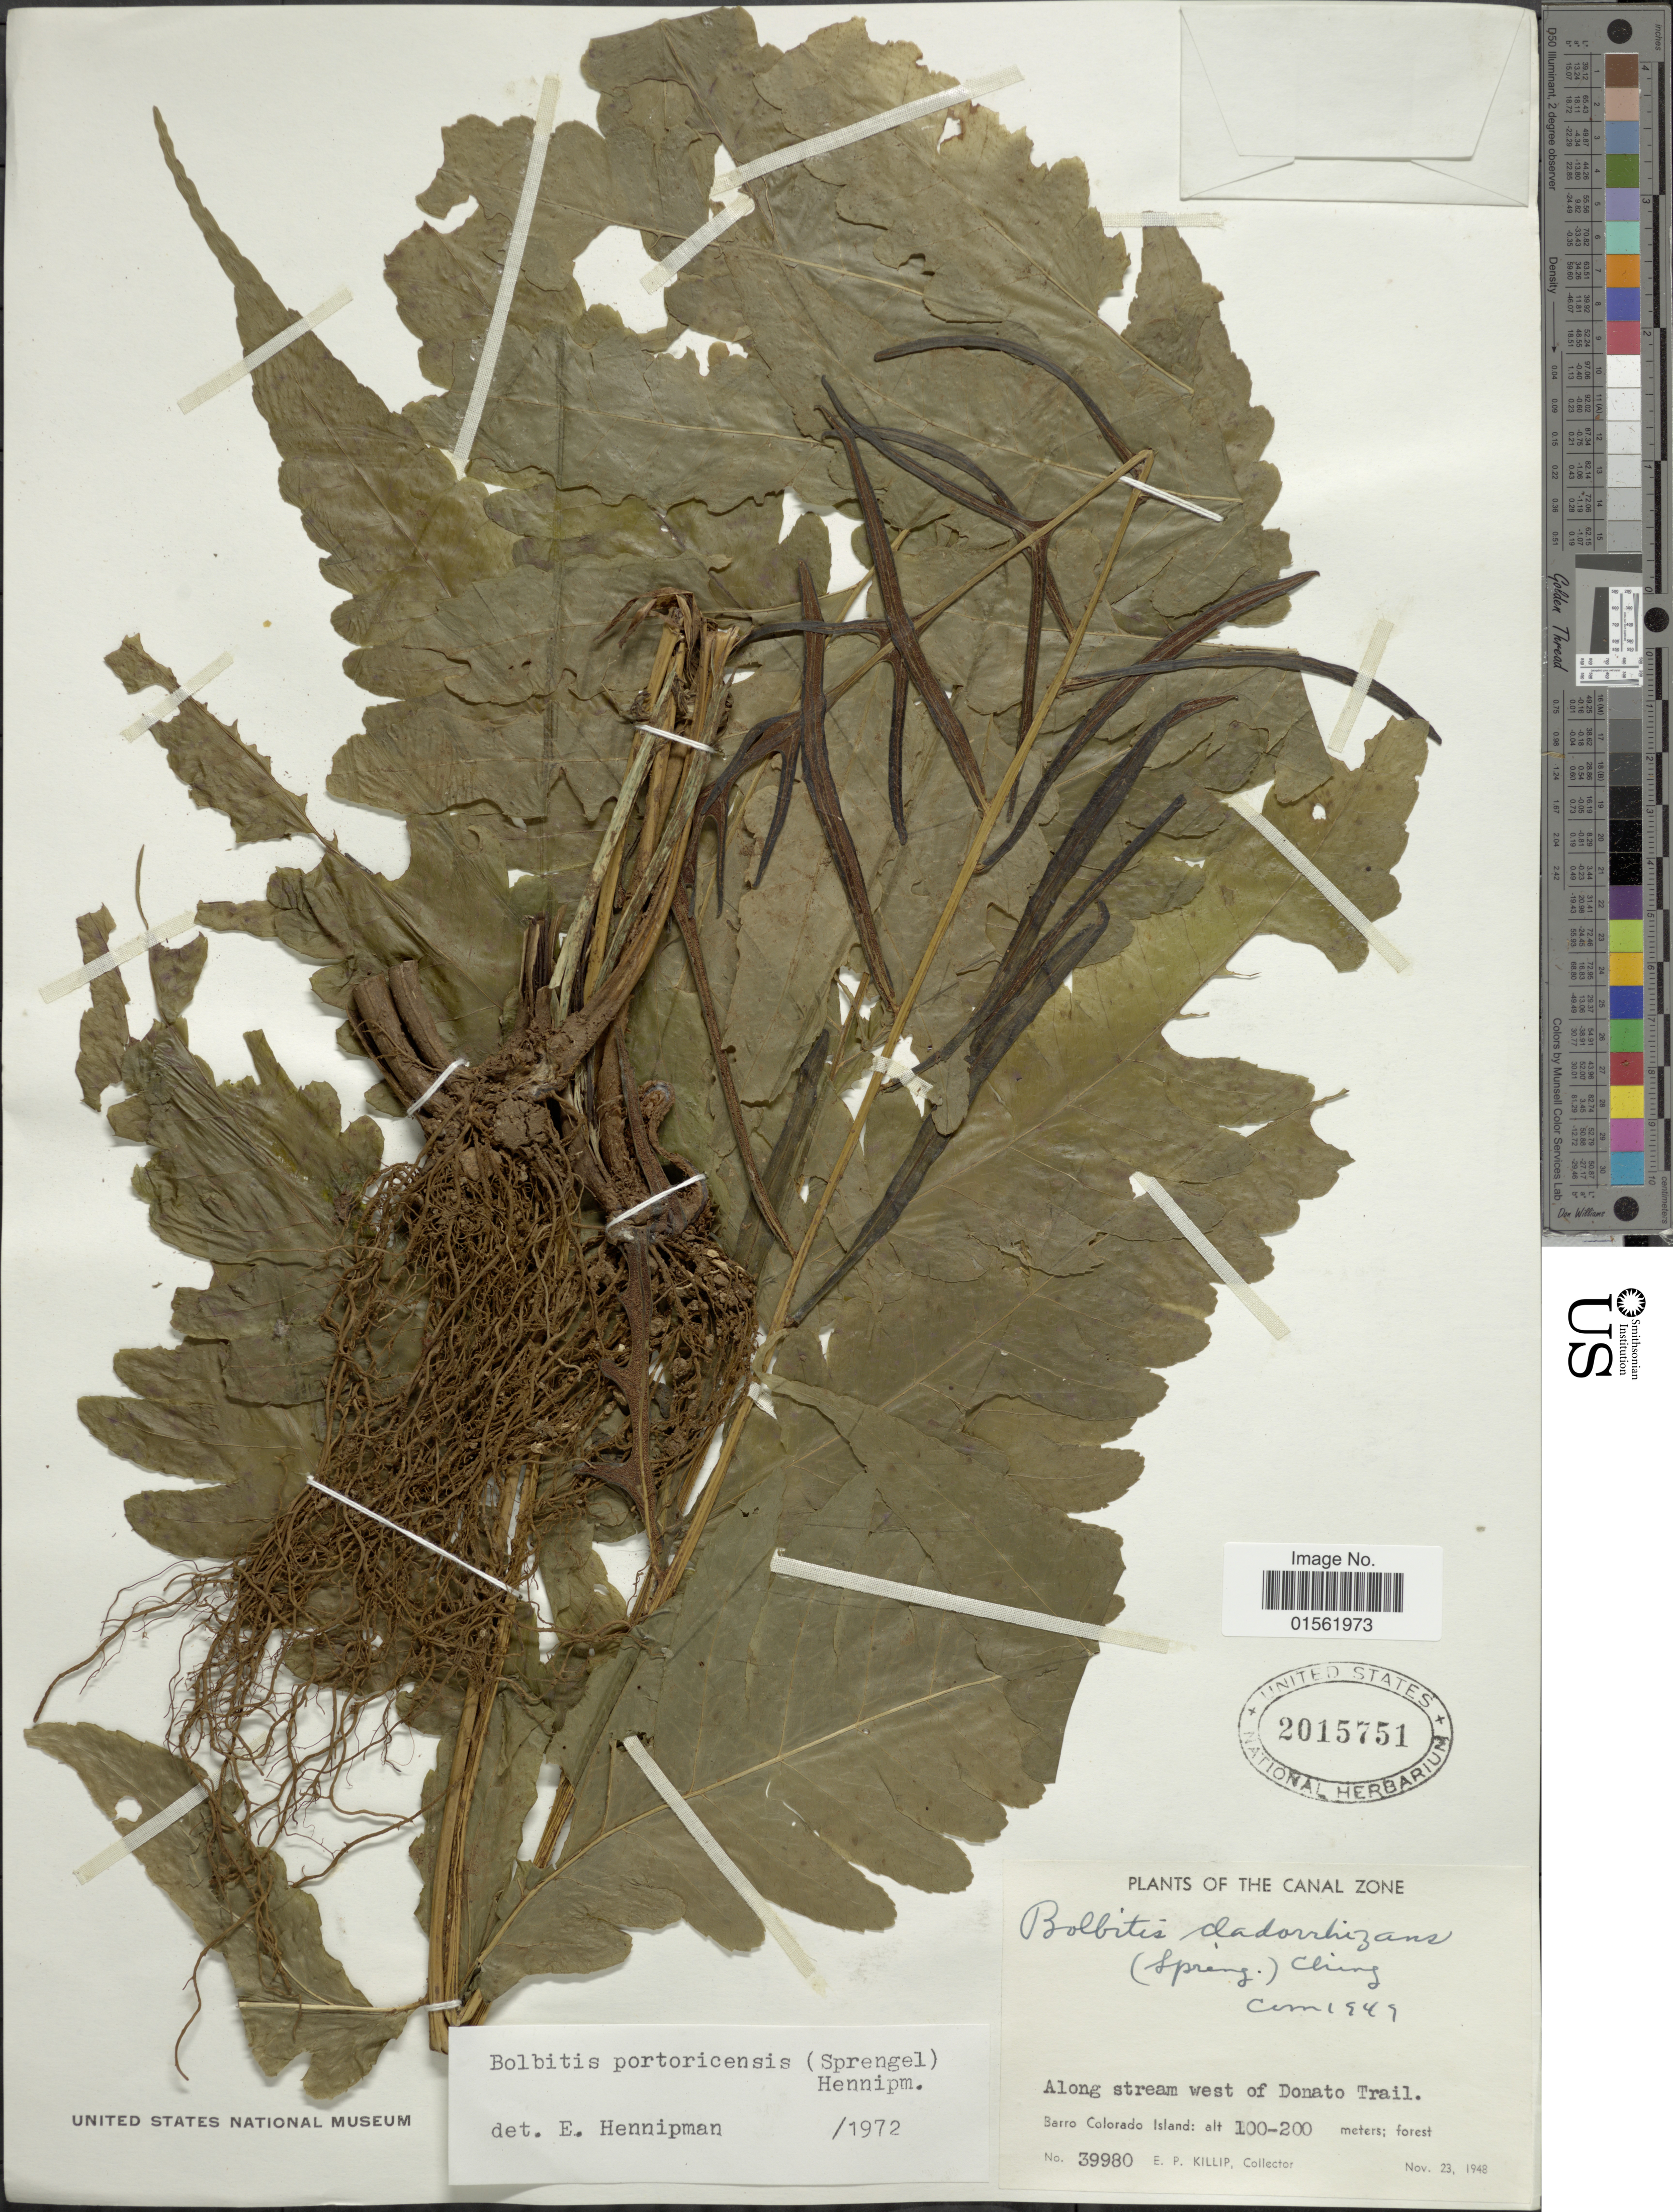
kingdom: Plantae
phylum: Tracheophyta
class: Polypodiopsida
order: Polypodiales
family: Dryopteridaceae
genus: Bolbitis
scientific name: Bolbitis portoricensis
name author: (Spreng.) Hennipman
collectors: E. P. Killip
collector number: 39980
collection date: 1948-11-23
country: Panama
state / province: Panamá Oeste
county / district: Canal Zone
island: Barro Colorado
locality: Canal Zone. Along stream west of Donato Trail. Barro Colorado island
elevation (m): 100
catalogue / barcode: US 2015751